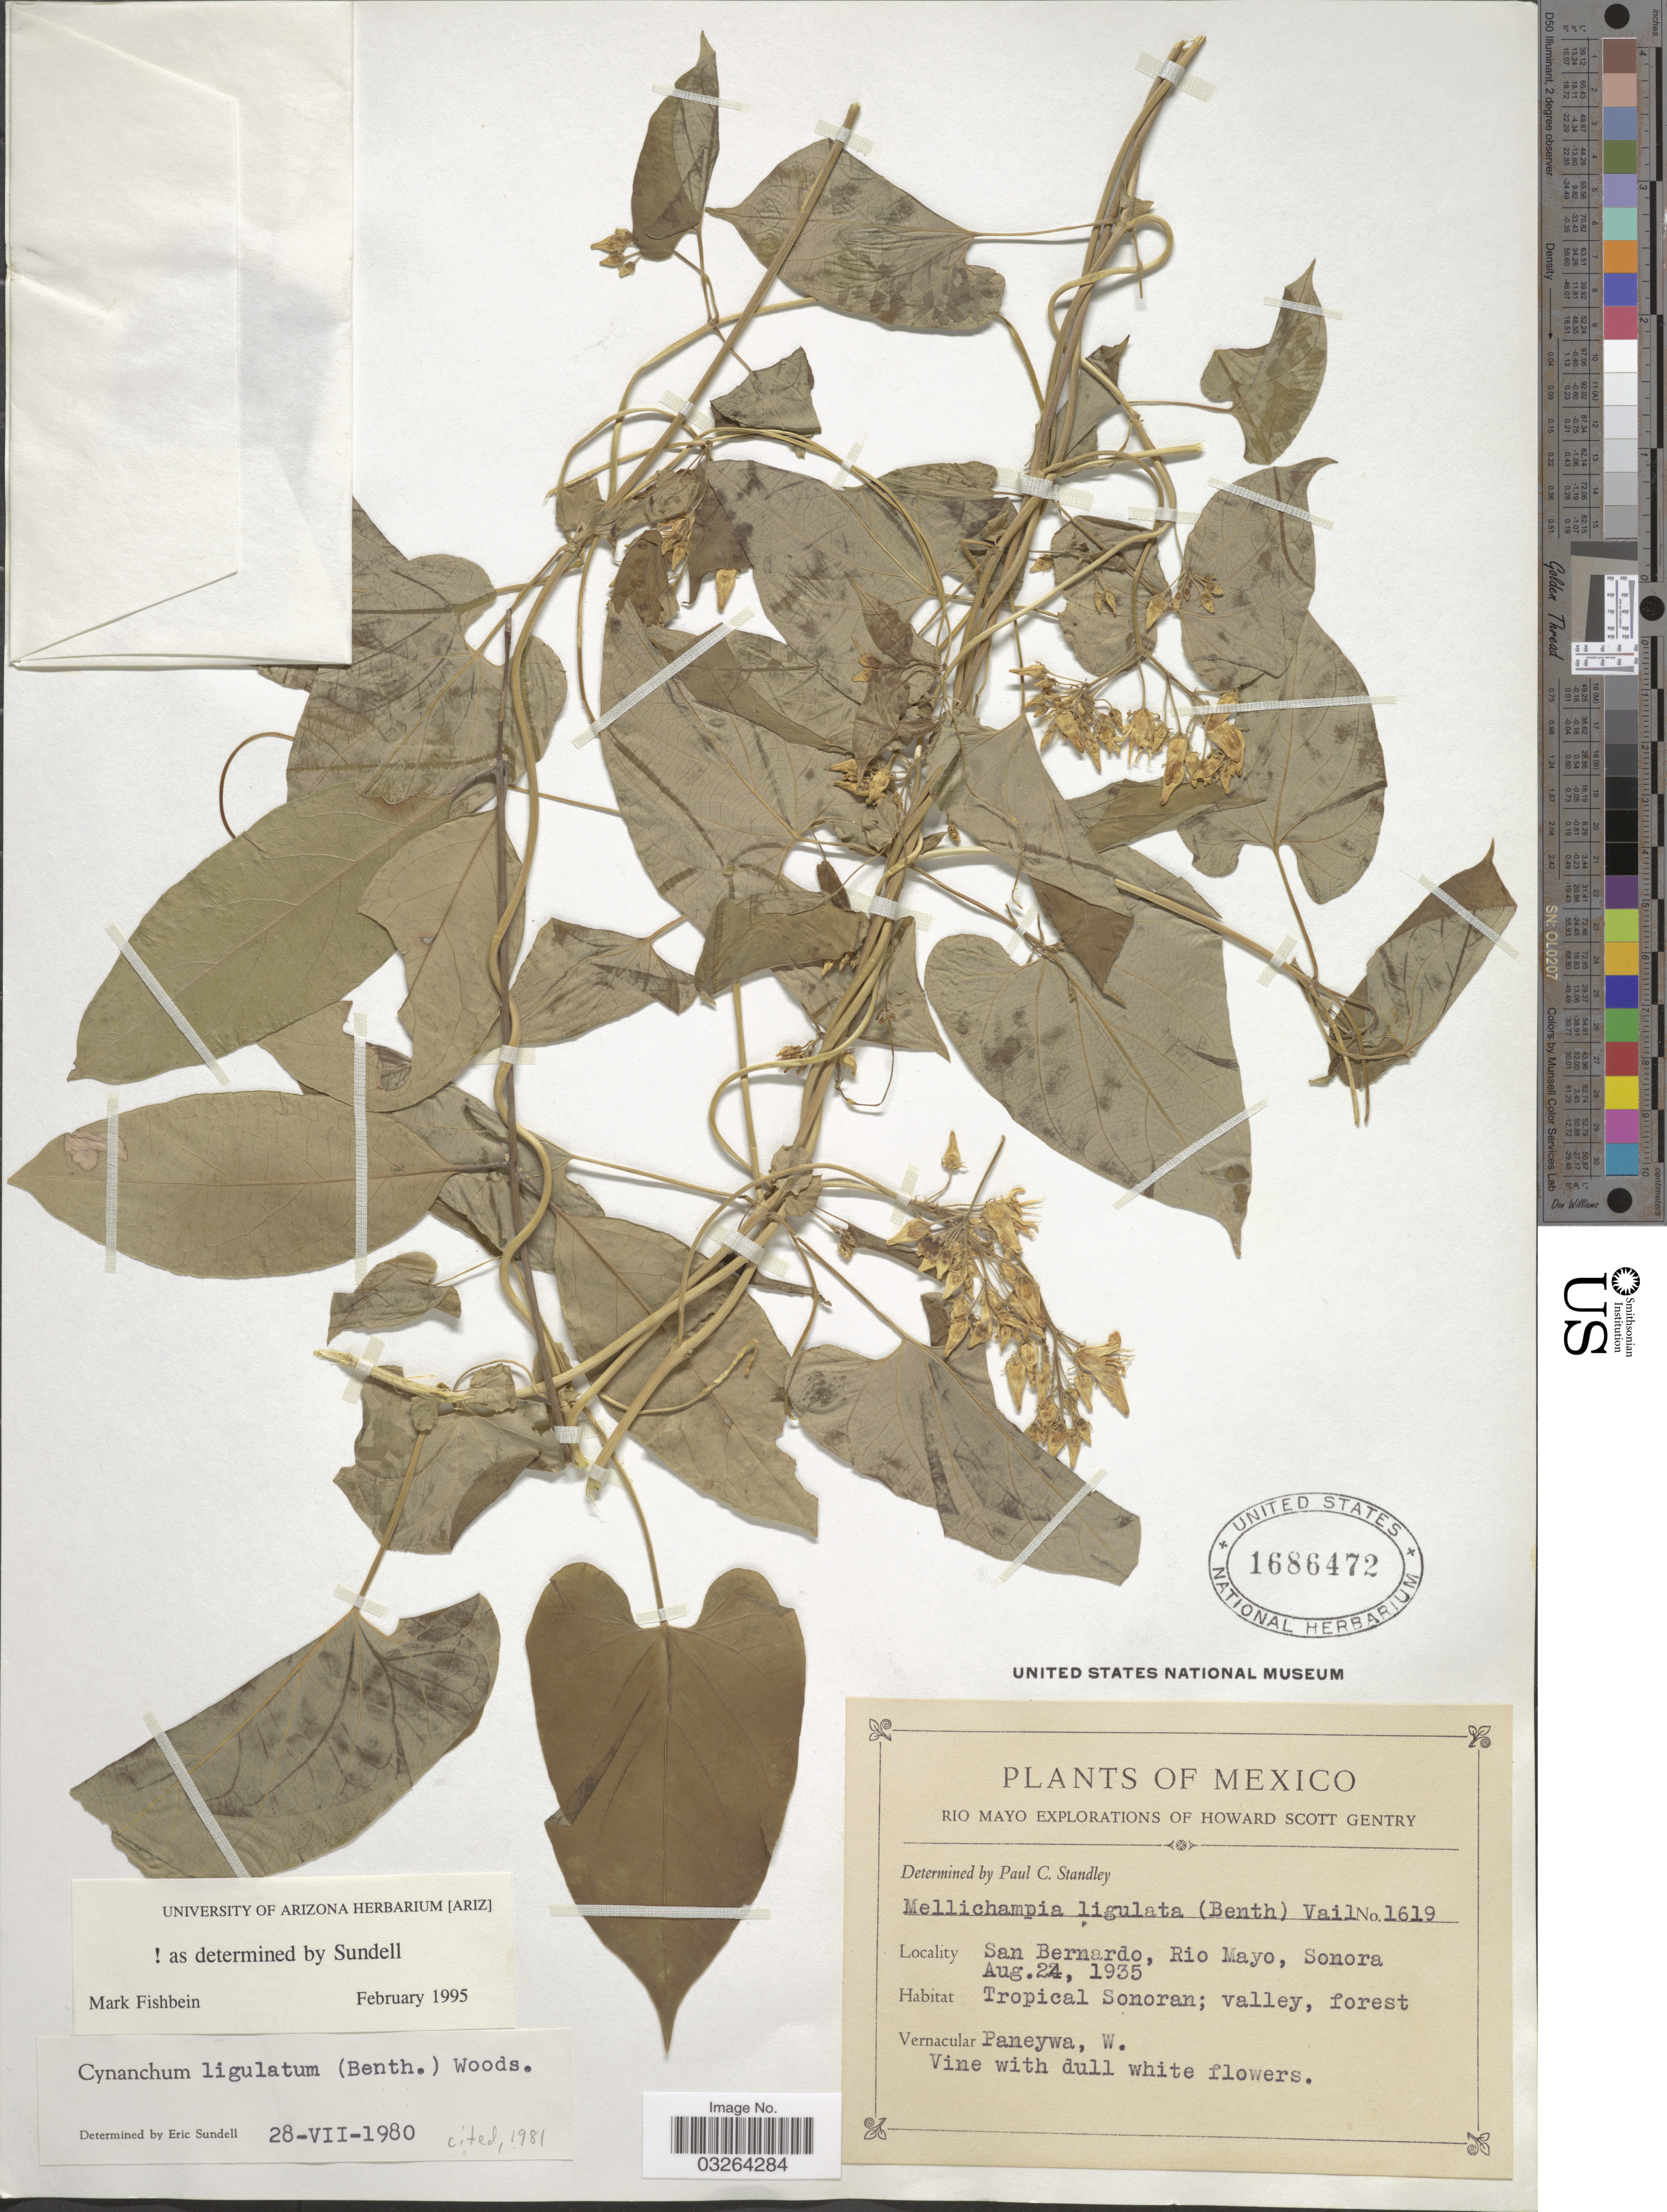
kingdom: Plantae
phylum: Tracheophyta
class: Magnoliopsida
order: Gentianales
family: Apocynaceae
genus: Cynanchum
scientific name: Cynanchum ligulatum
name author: (Benth.) Woodson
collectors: H. S. Gentry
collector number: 1619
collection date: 1935-08-24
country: Mexico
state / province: Sonora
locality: San Bernardo, Rio Mayo. Tropical Sonoran.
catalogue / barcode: US 1686472